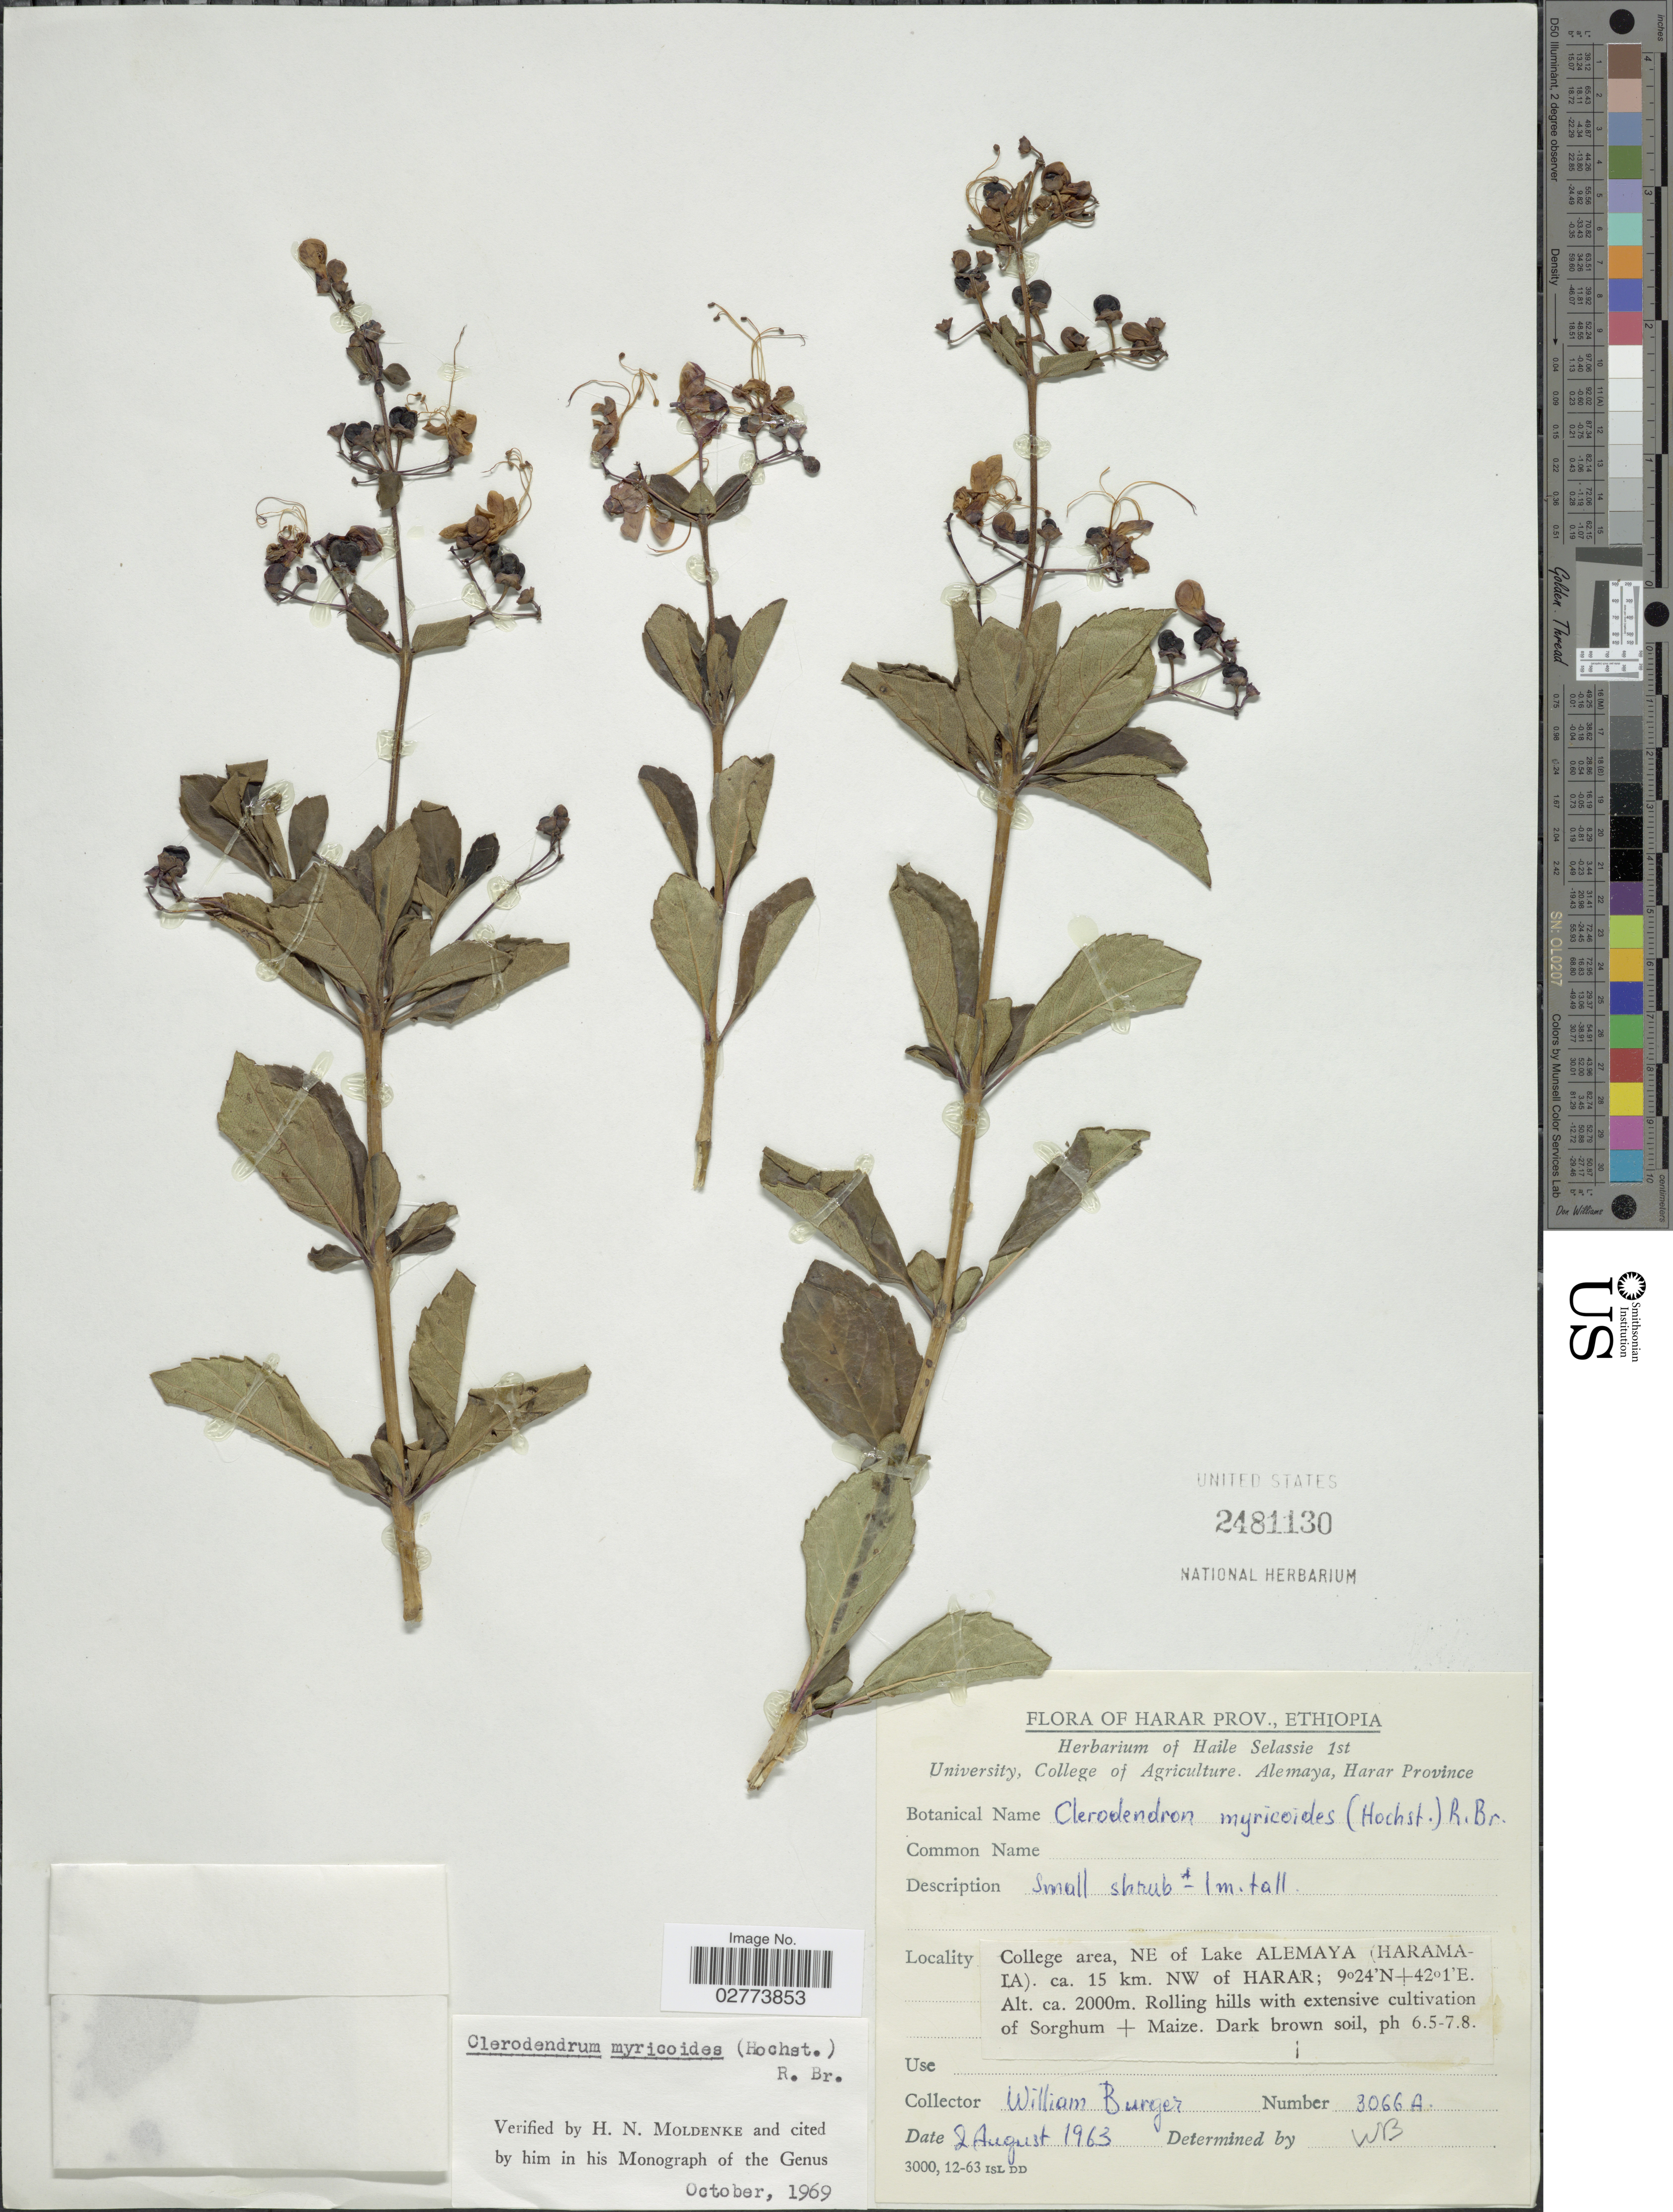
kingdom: Plantae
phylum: Tracheophyta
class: Magnoliopsida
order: Lamiales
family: Lamiaceae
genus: Clerodendrum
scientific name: Clerodendrum myricoides var. myricoides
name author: (Hochst.) R. Br. ex Vatke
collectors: W. Burger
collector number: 3066A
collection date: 1963-08-02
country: Ethiopia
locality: Harar Prov. College area, NE of Lake Alemaya (Haramaia). Ca. 15 km. NW of Harar.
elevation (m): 2000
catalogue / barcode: US 2481130